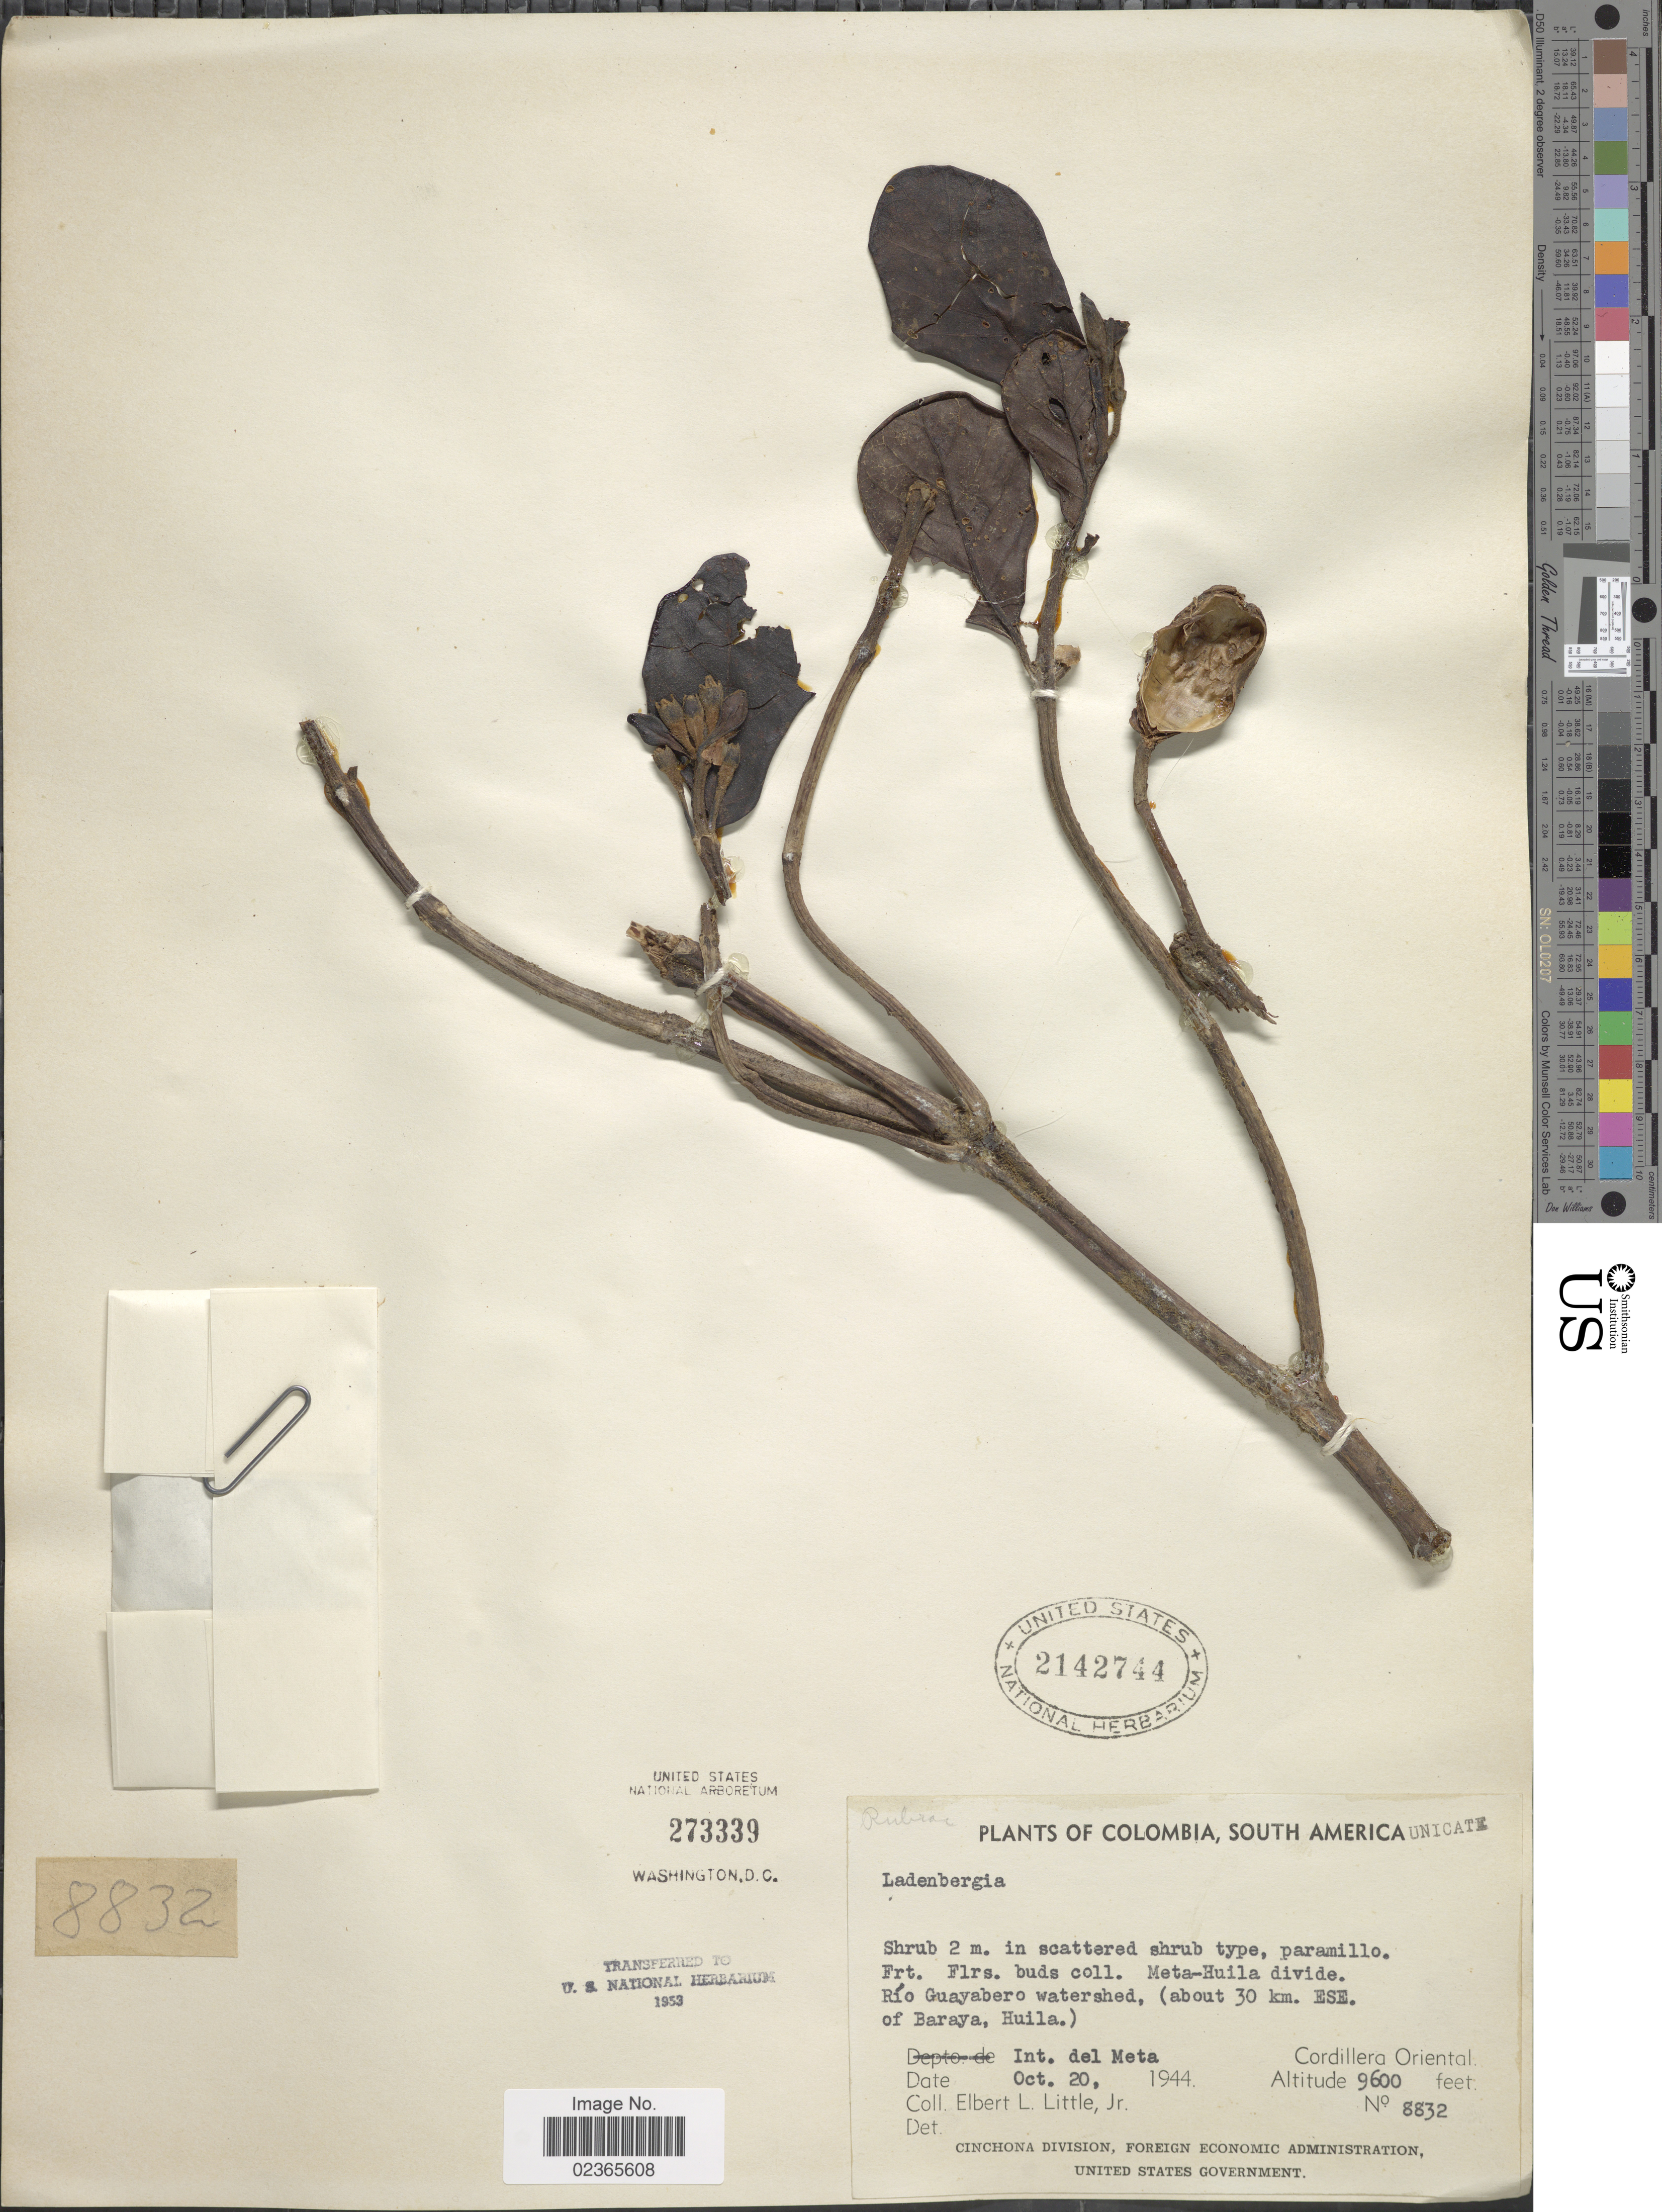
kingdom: Plantae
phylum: Tracheophyta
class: Magnoliopsida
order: Gentianales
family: Rubiaceae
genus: Ladenbergia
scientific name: Ladenbergia sp.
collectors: E. L. Little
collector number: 8832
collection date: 1944-10-20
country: Colombia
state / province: Meta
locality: Meta-Huila divide. Rio Guayabero watershed, (about 30 km. ESE. of Baraya, Huila), Cordillera Oriental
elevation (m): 2926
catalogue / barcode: US 2142744